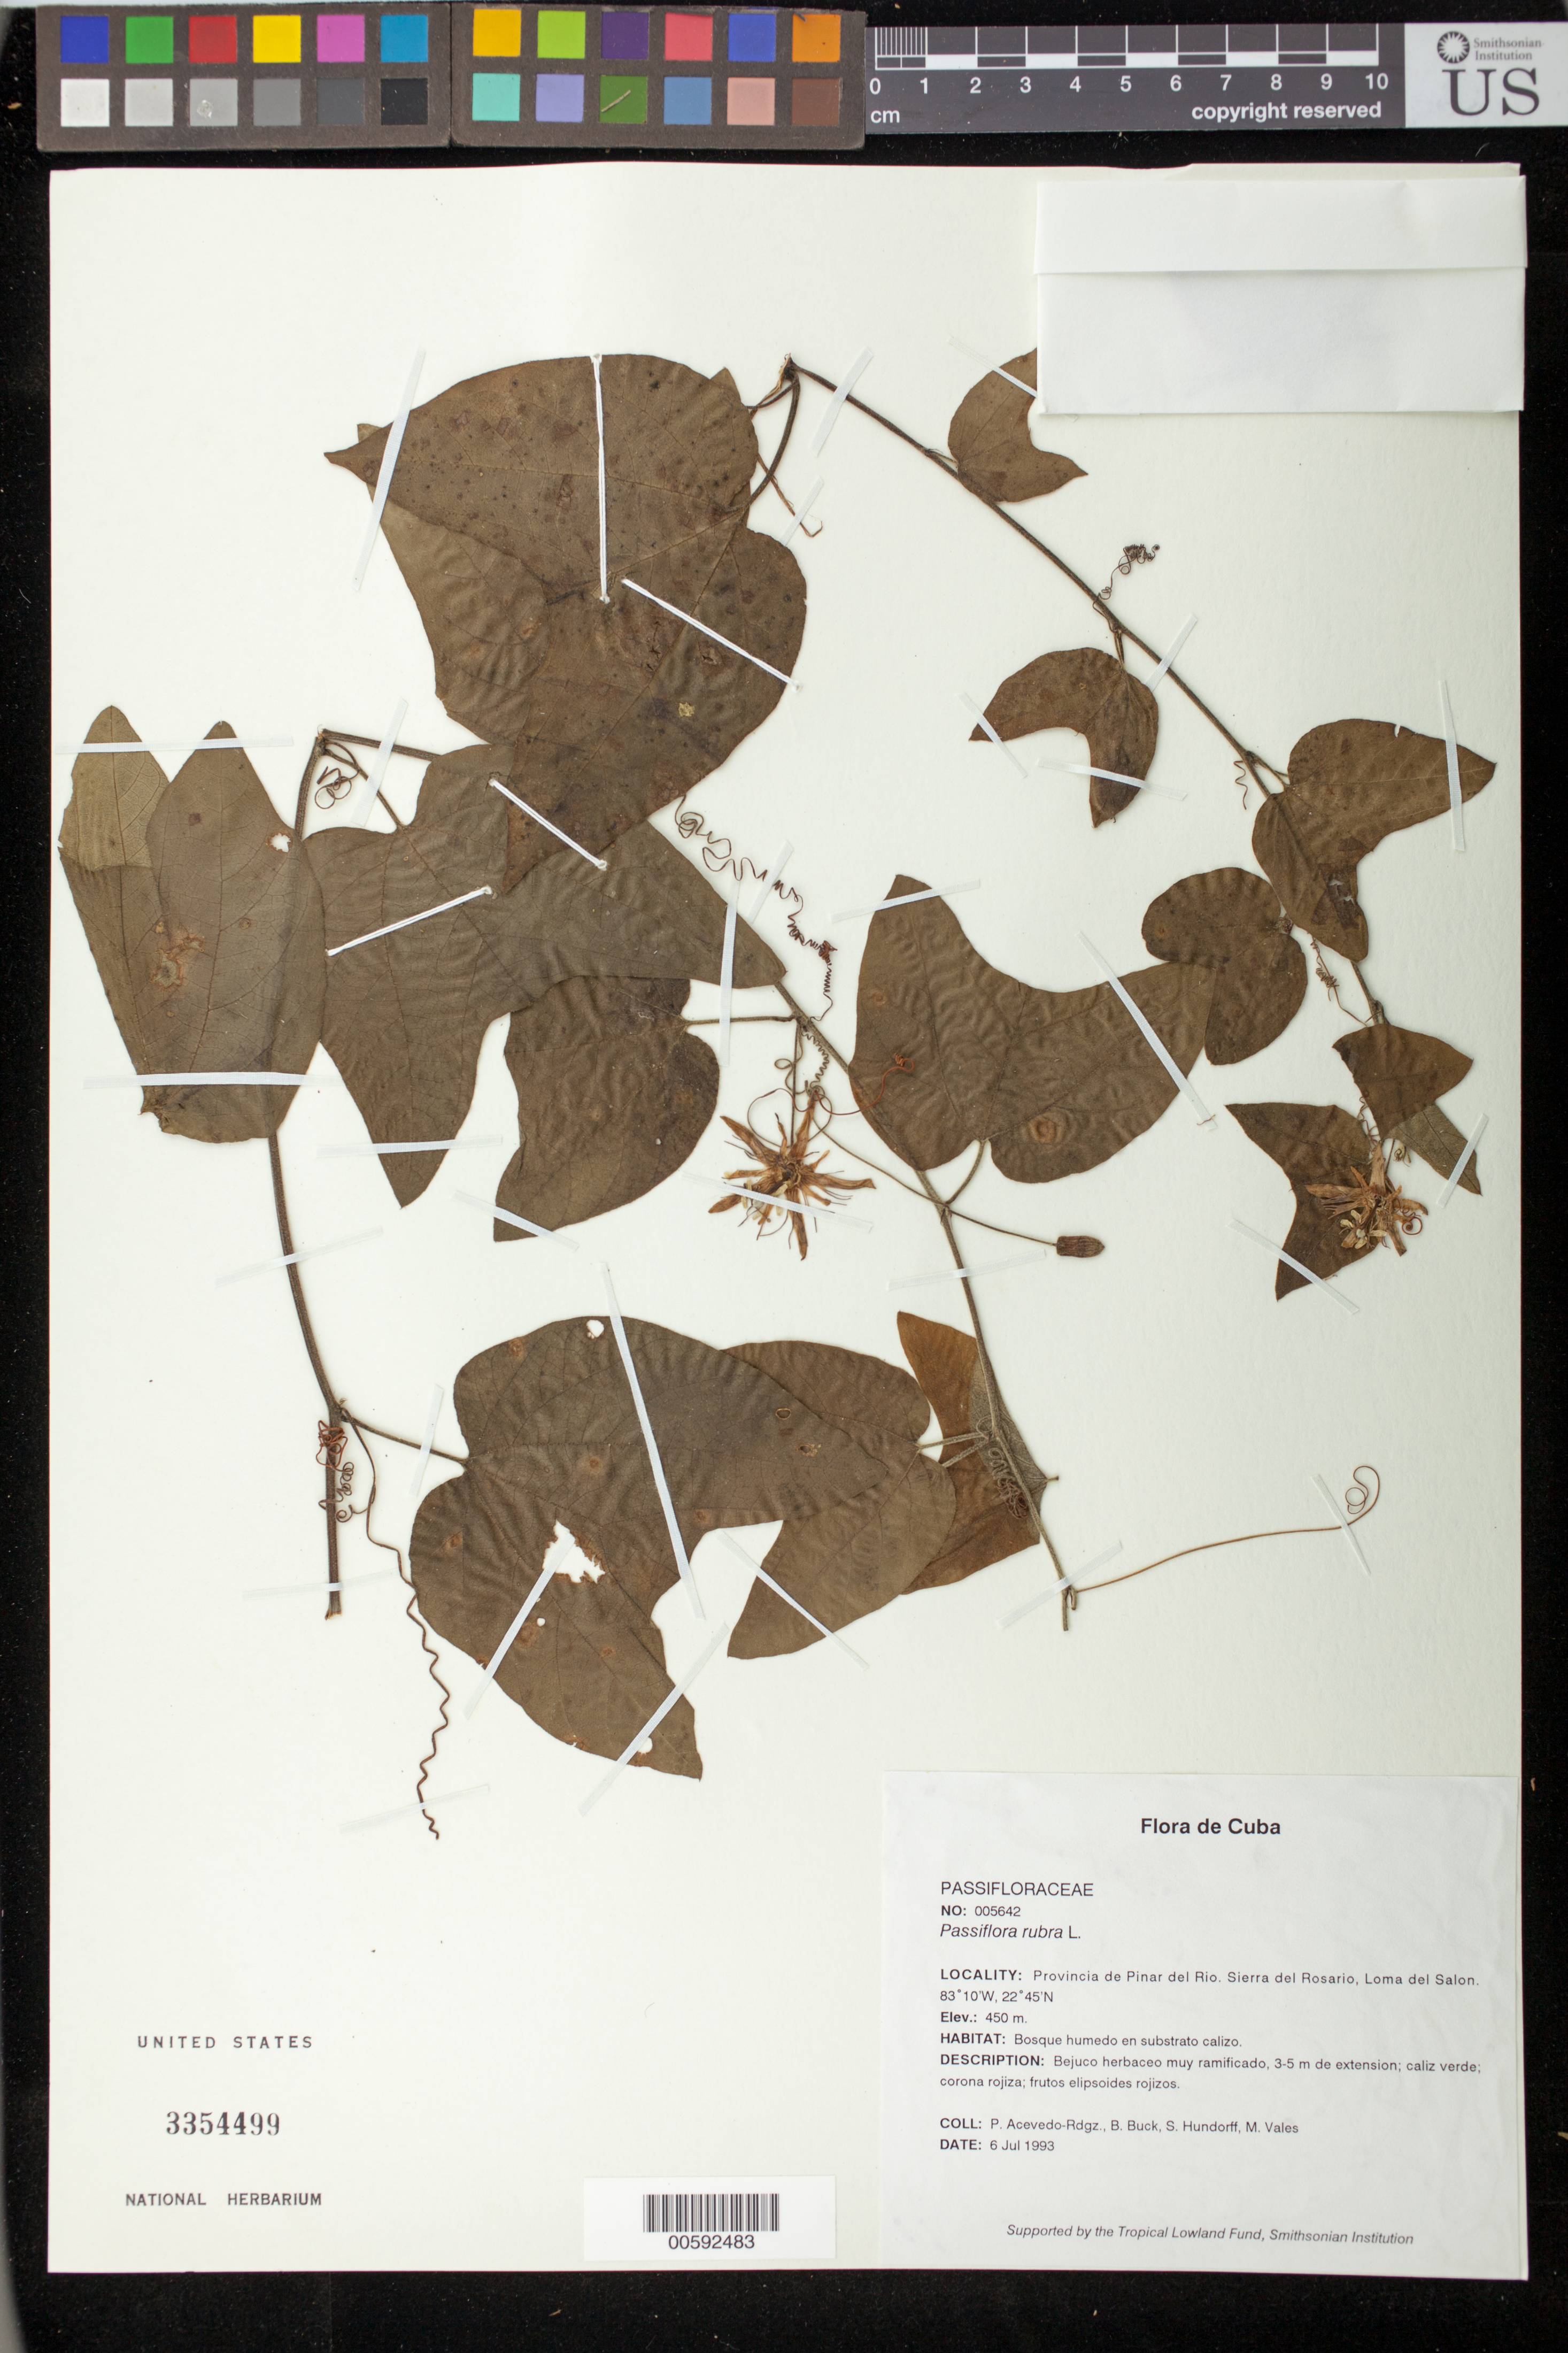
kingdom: Plantae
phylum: Tracheophyta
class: Magnoliopsida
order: Malpighiales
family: Passifloraceae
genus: Passiflora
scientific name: Passiflora rubra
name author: L.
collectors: P. Acevedo-Rodr., B. Buck, S. Hundorf & M. Vales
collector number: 5642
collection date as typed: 06 Jul 1993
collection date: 1993-07-06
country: Cuba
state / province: Pinar del Rio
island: Cuba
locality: Provincia de Pinar del Río Sierra del Rosario, Loma del Salon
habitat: Bosque humedo en substrato calizo.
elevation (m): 450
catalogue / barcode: US 3354499